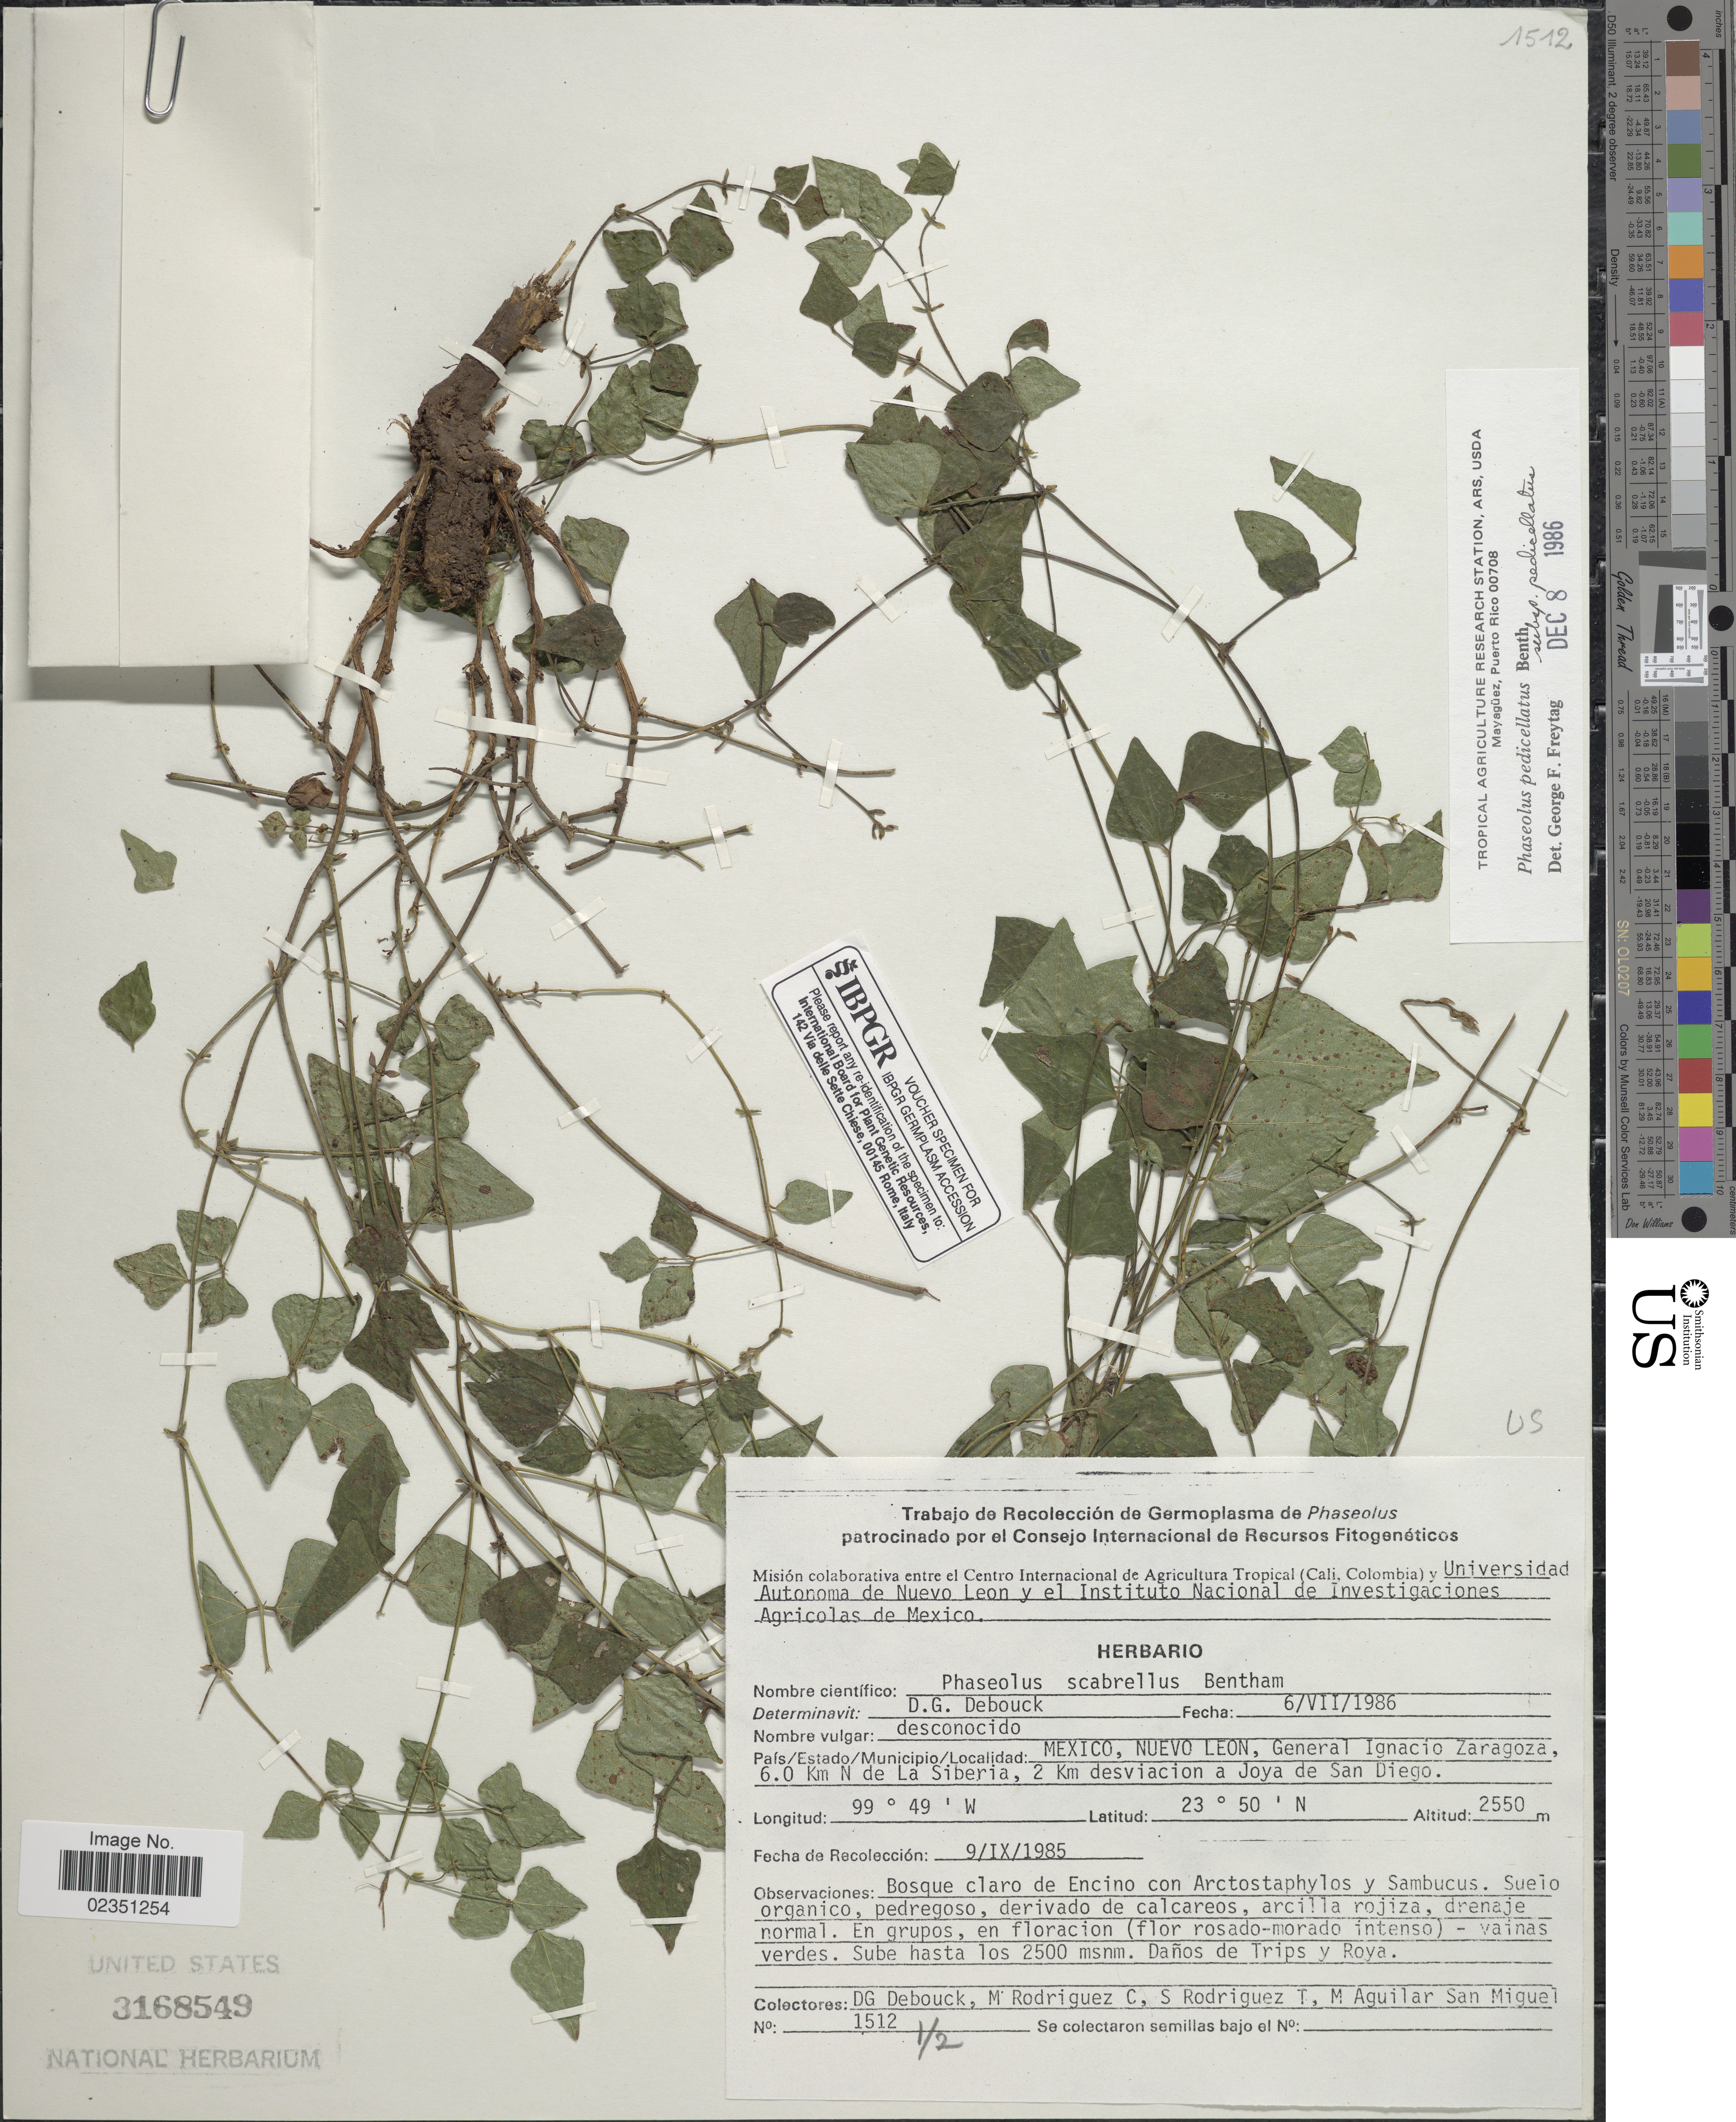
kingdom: Plantae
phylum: Tracheophyta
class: Magnoliopsida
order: Fabales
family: Fabaceae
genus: Phaseolus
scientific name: Phaseolus pedicellatus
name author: Benth.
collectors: D. Debouck, M. Rodriguez C., S. Rodriguez T. & M. San Miguel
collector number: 1512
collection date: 1985-09-09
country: Mexico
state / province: Nuevo León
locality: General Ignacio Zaragoza, 6.0 Km N de La Siberia, 2 Km desviacion a Joya de San Diego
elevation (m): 2550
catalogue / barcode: US 3168549